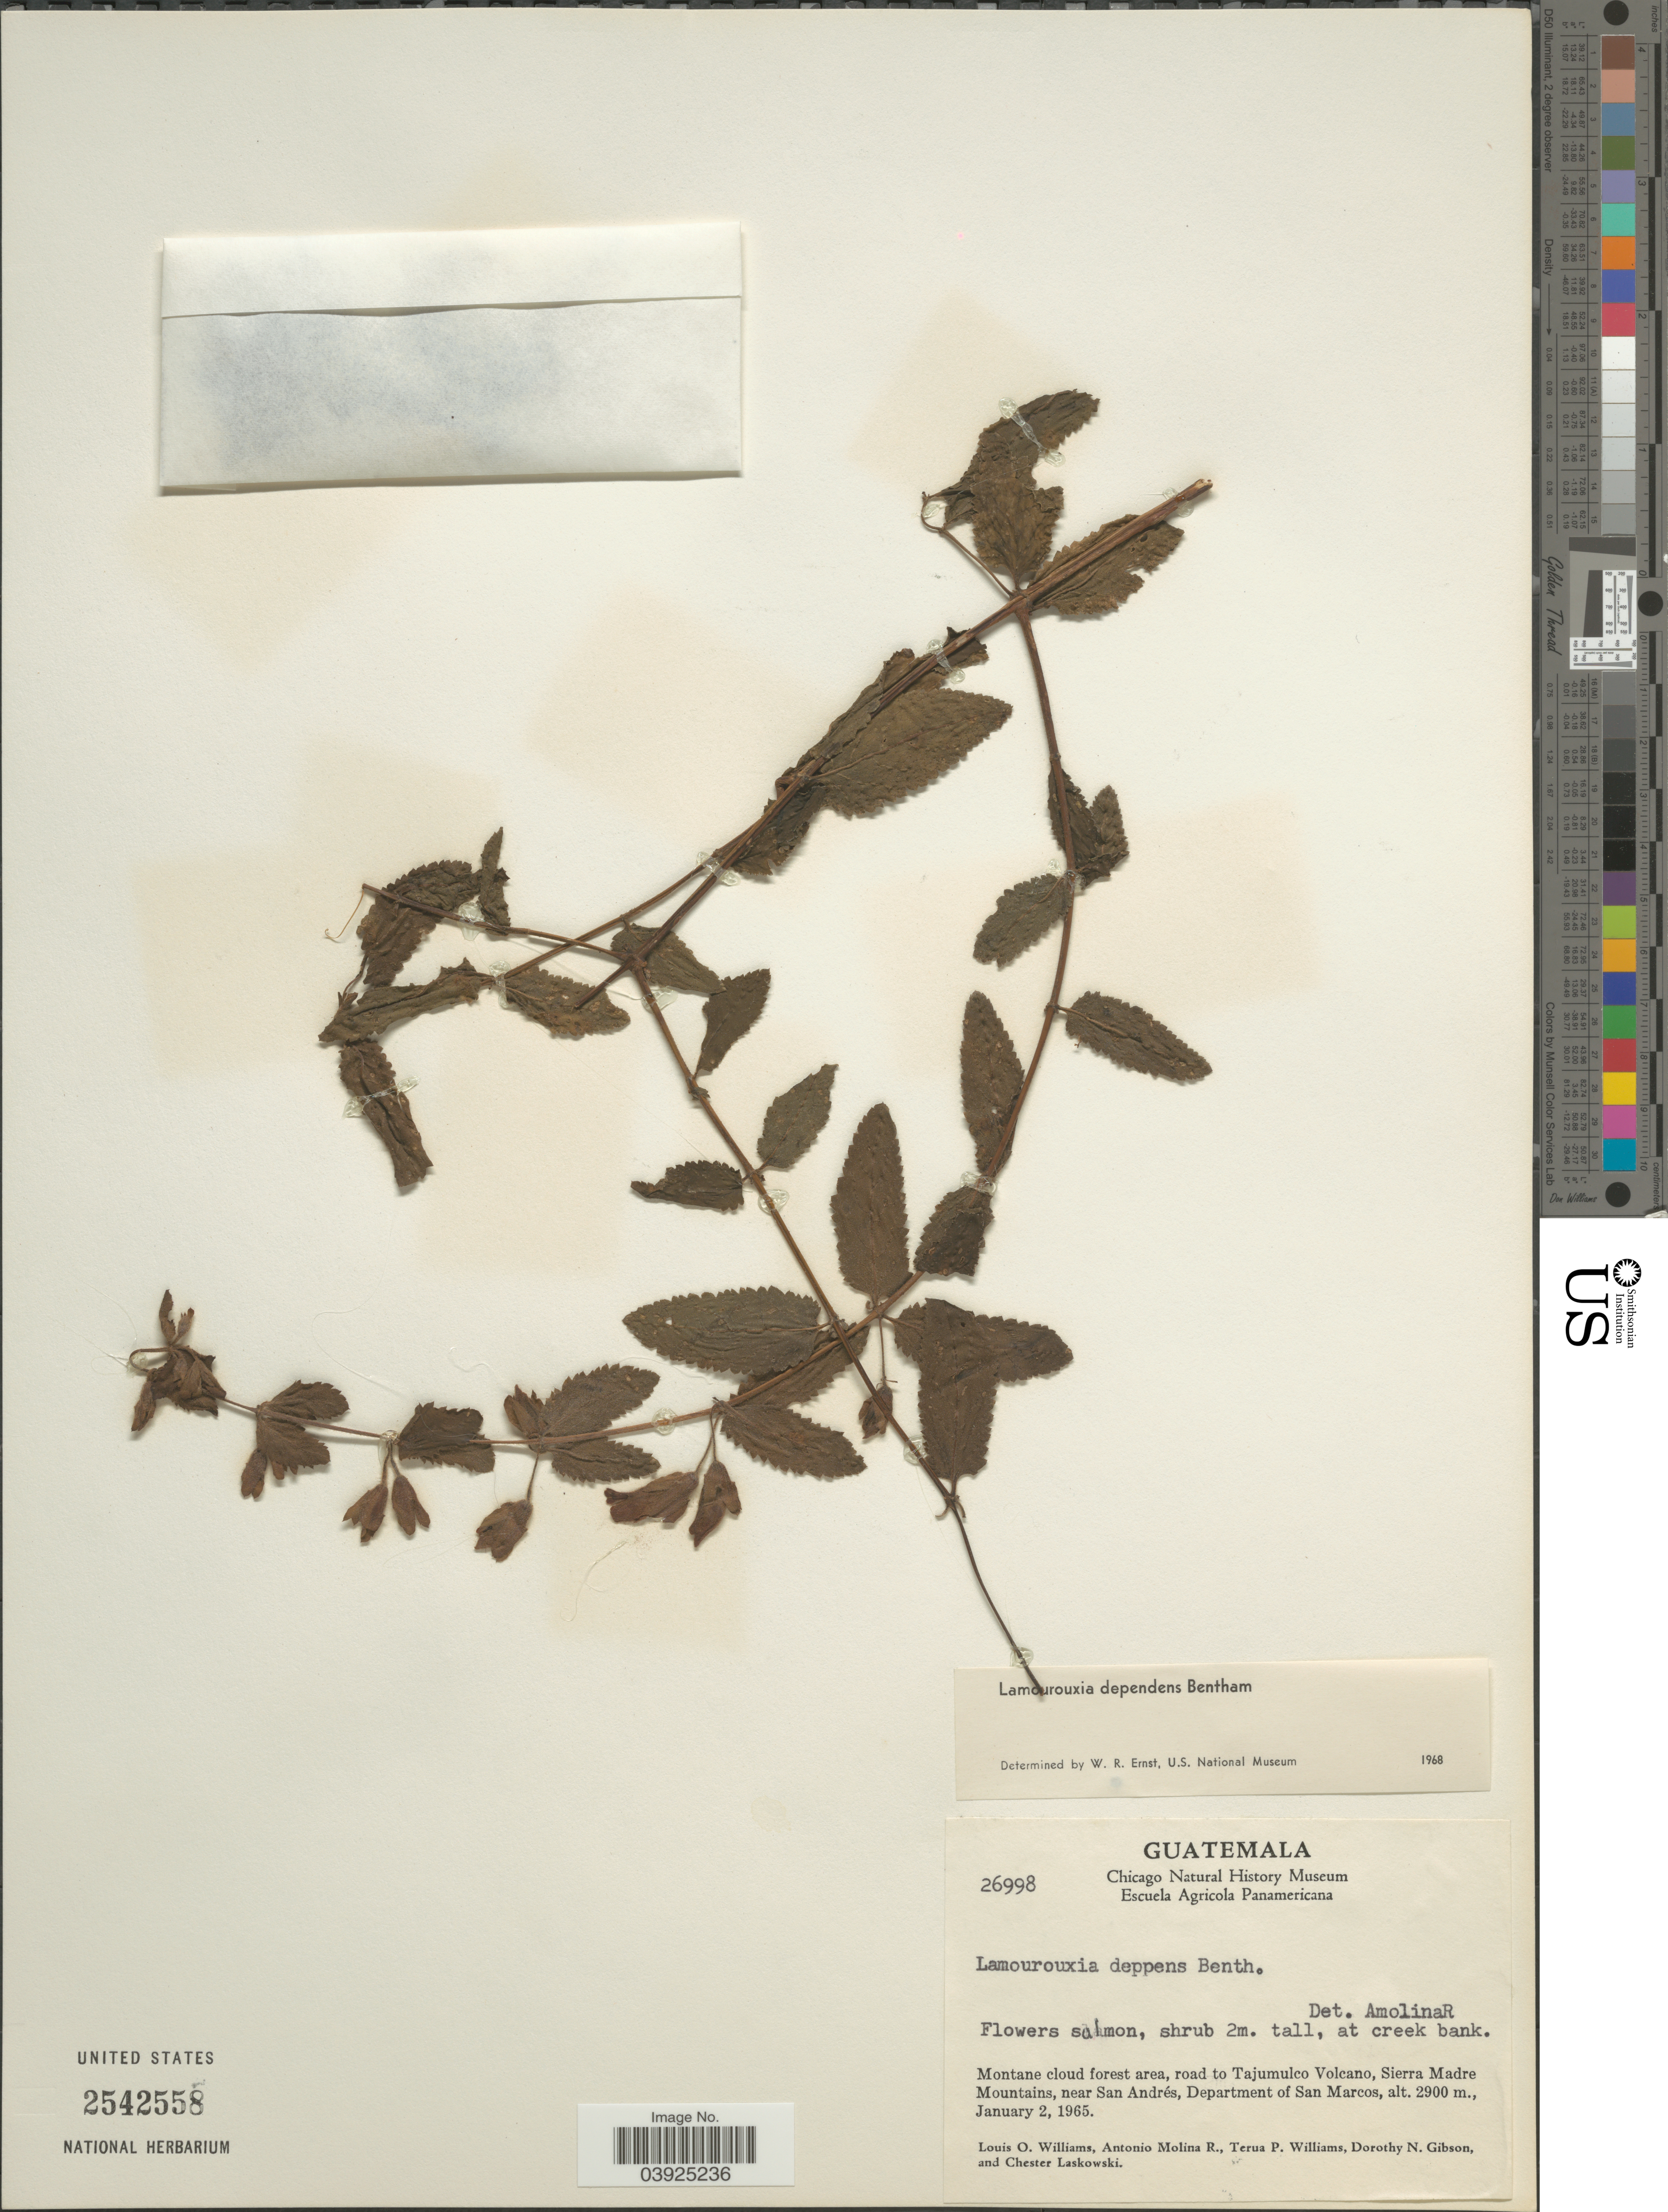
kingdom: Plantae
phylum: Tracheophyta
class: Magnoliopsida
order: Lamiales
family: Orobanchaceae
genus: Lamourouxia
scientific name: Lamourouxia dependens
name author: Benth.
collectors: L. O. Williams, A. Molina R., T. Williams, D. N. Gibson & C. Laskowski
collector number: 26998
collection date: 1965-01-02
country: Guatemala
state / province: San Marcos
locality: Montane cloud forest area, road to Tajumulco Volcano, Sierra Madre Mountains, near San Andrés, Department of San Marcos.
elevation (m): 2900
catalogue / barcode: US 2542558